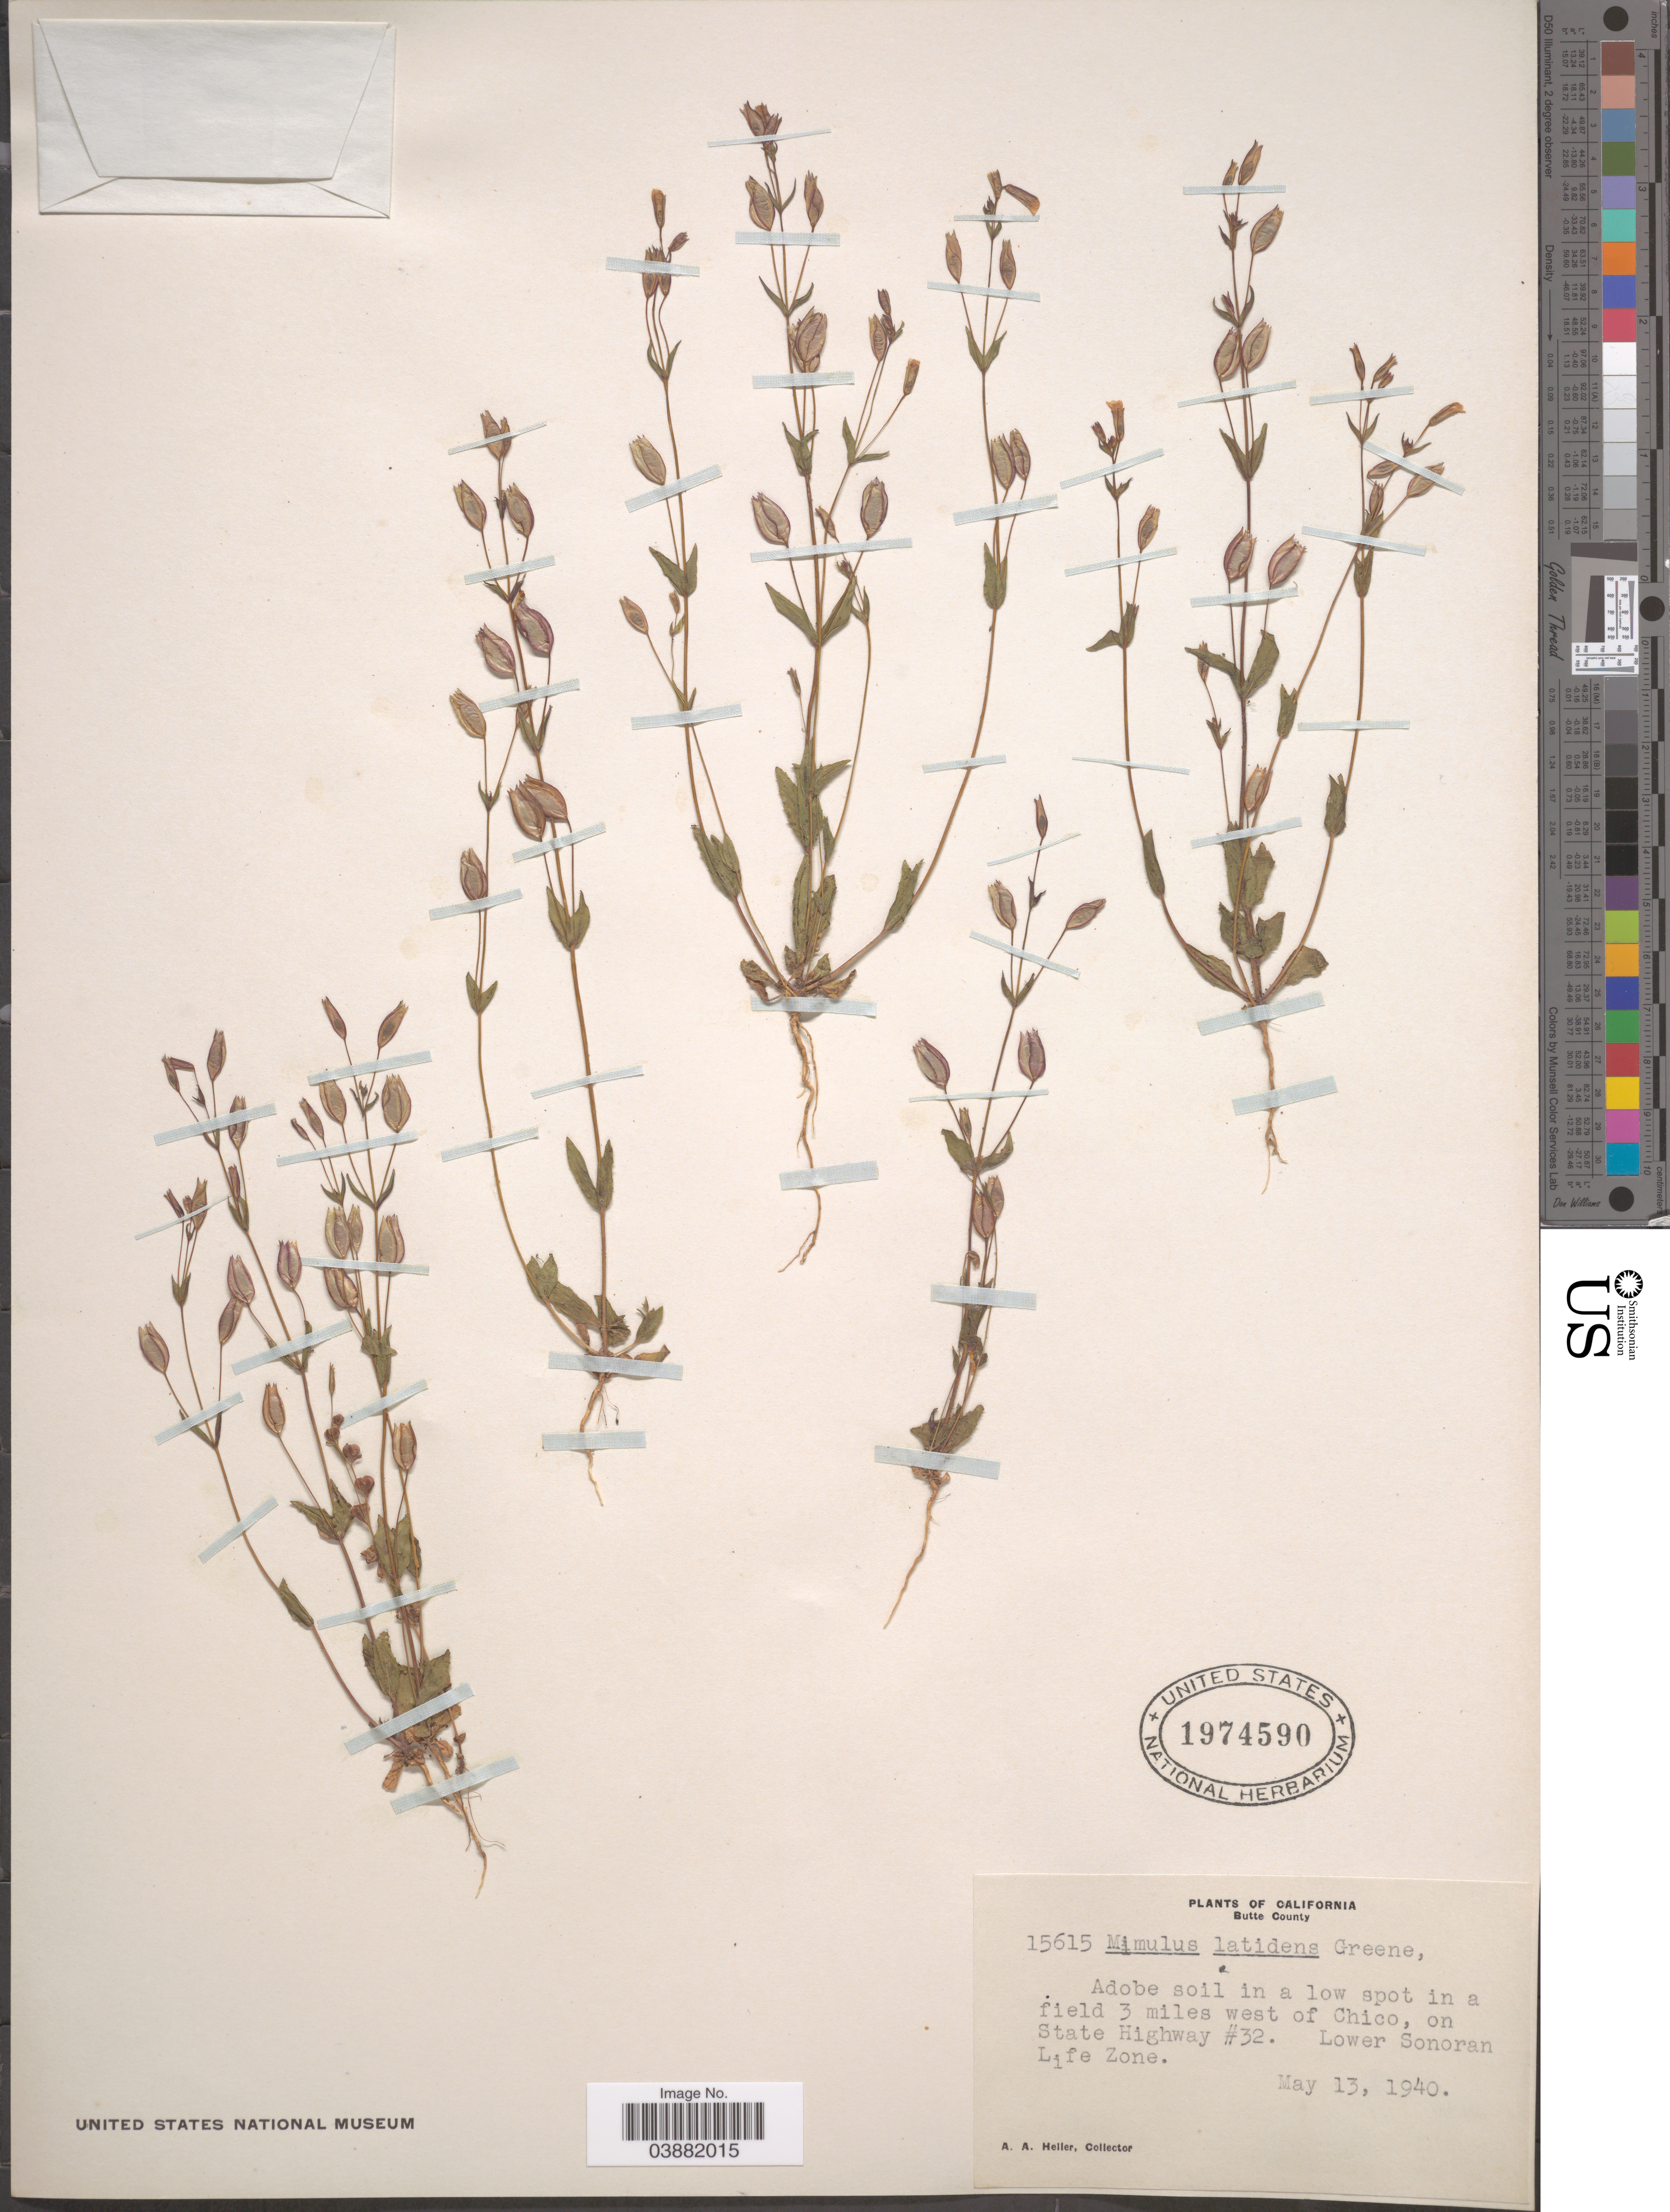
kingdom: Plantae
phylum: Tracheophyta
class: Magnoliopsida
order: Lamiales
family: Phrymaceae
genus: Mimulus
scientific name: Mimulus latidens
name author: Greene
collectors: A. A. Heller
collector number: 15615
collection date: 1940-05-13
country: United States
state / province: California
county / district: Butte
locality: Butte County. Adobe soil in a low spot in a field 3 miles west of Chico, on State Highway #32. Lower Sonoran Life Zone.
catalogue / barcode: US 1974590